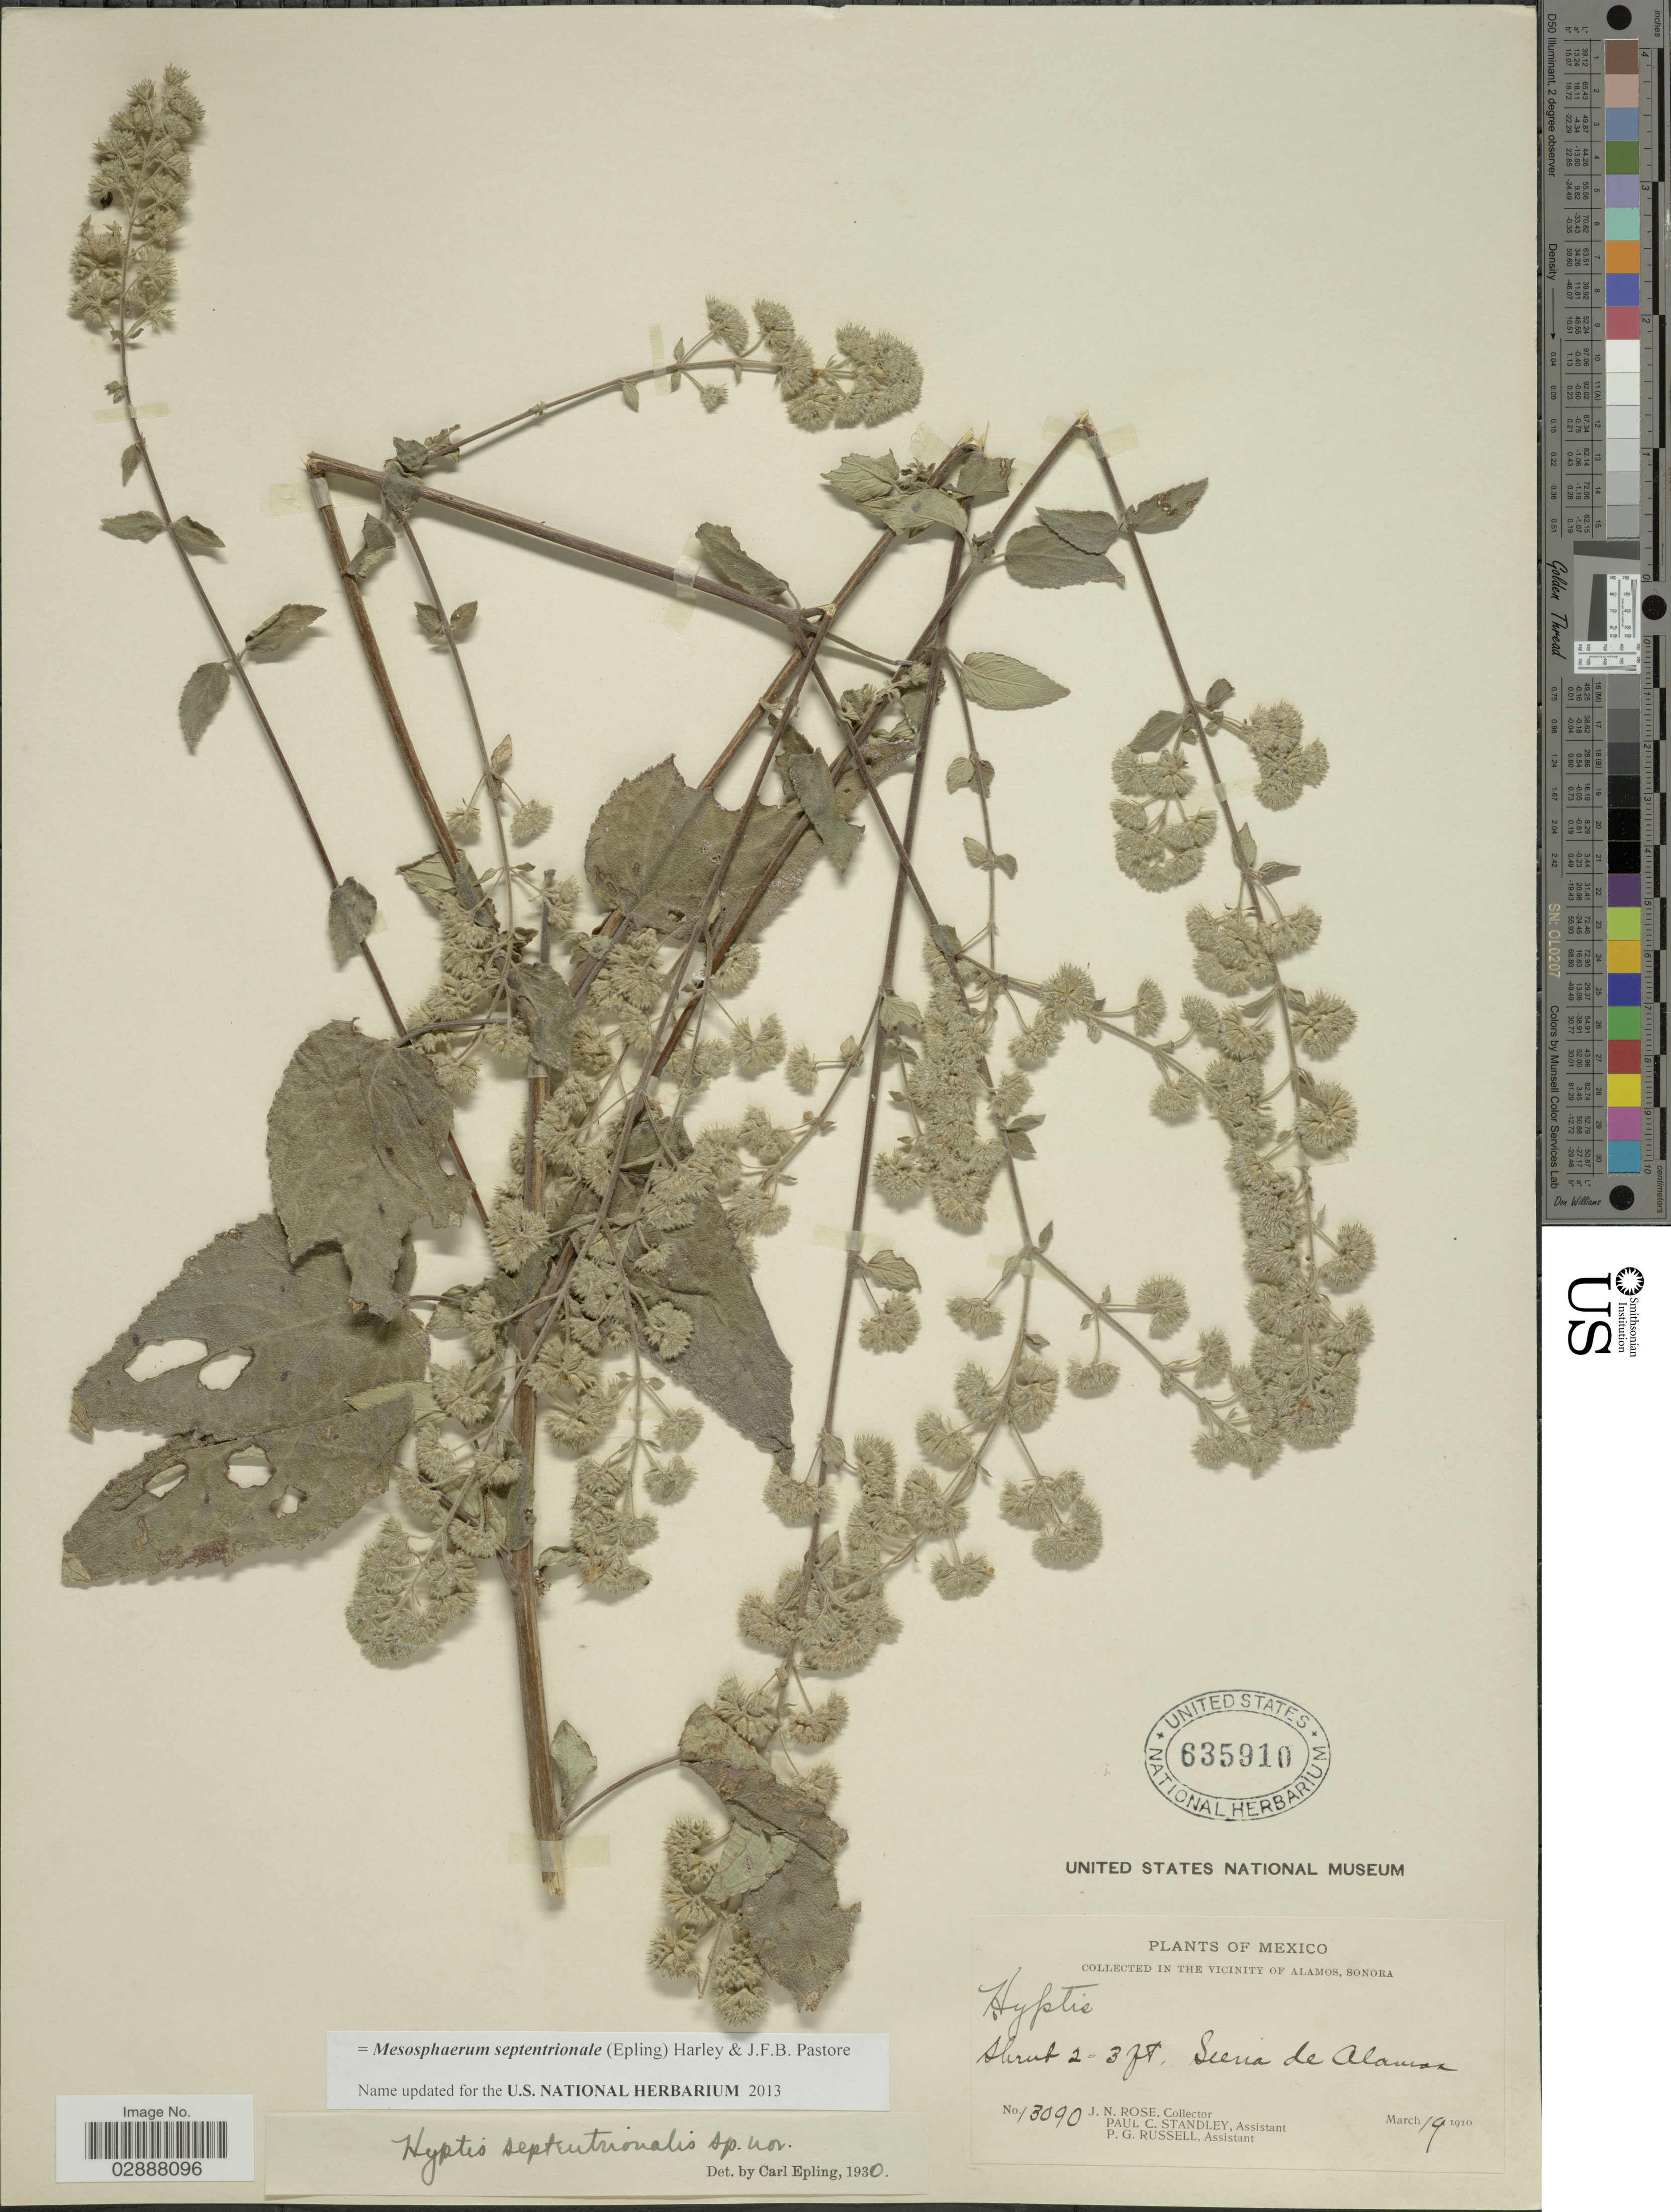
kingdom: Plantae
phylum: Tracheophyta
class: Magnoliopsida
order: Lamiales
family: Lamiaceae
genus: Mesosphaerum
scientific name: Mesosphaerum septentrionale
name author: (Epling) Harley & J.F.B. Pastore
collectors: J. N. Rose, P. C. Standley & P. G. Russell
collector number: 13090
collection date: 1910-03-19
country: Mexico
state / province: Sonora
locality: In the vicinity of Alamos. Sierra de Alamos.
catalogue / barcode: US 635910